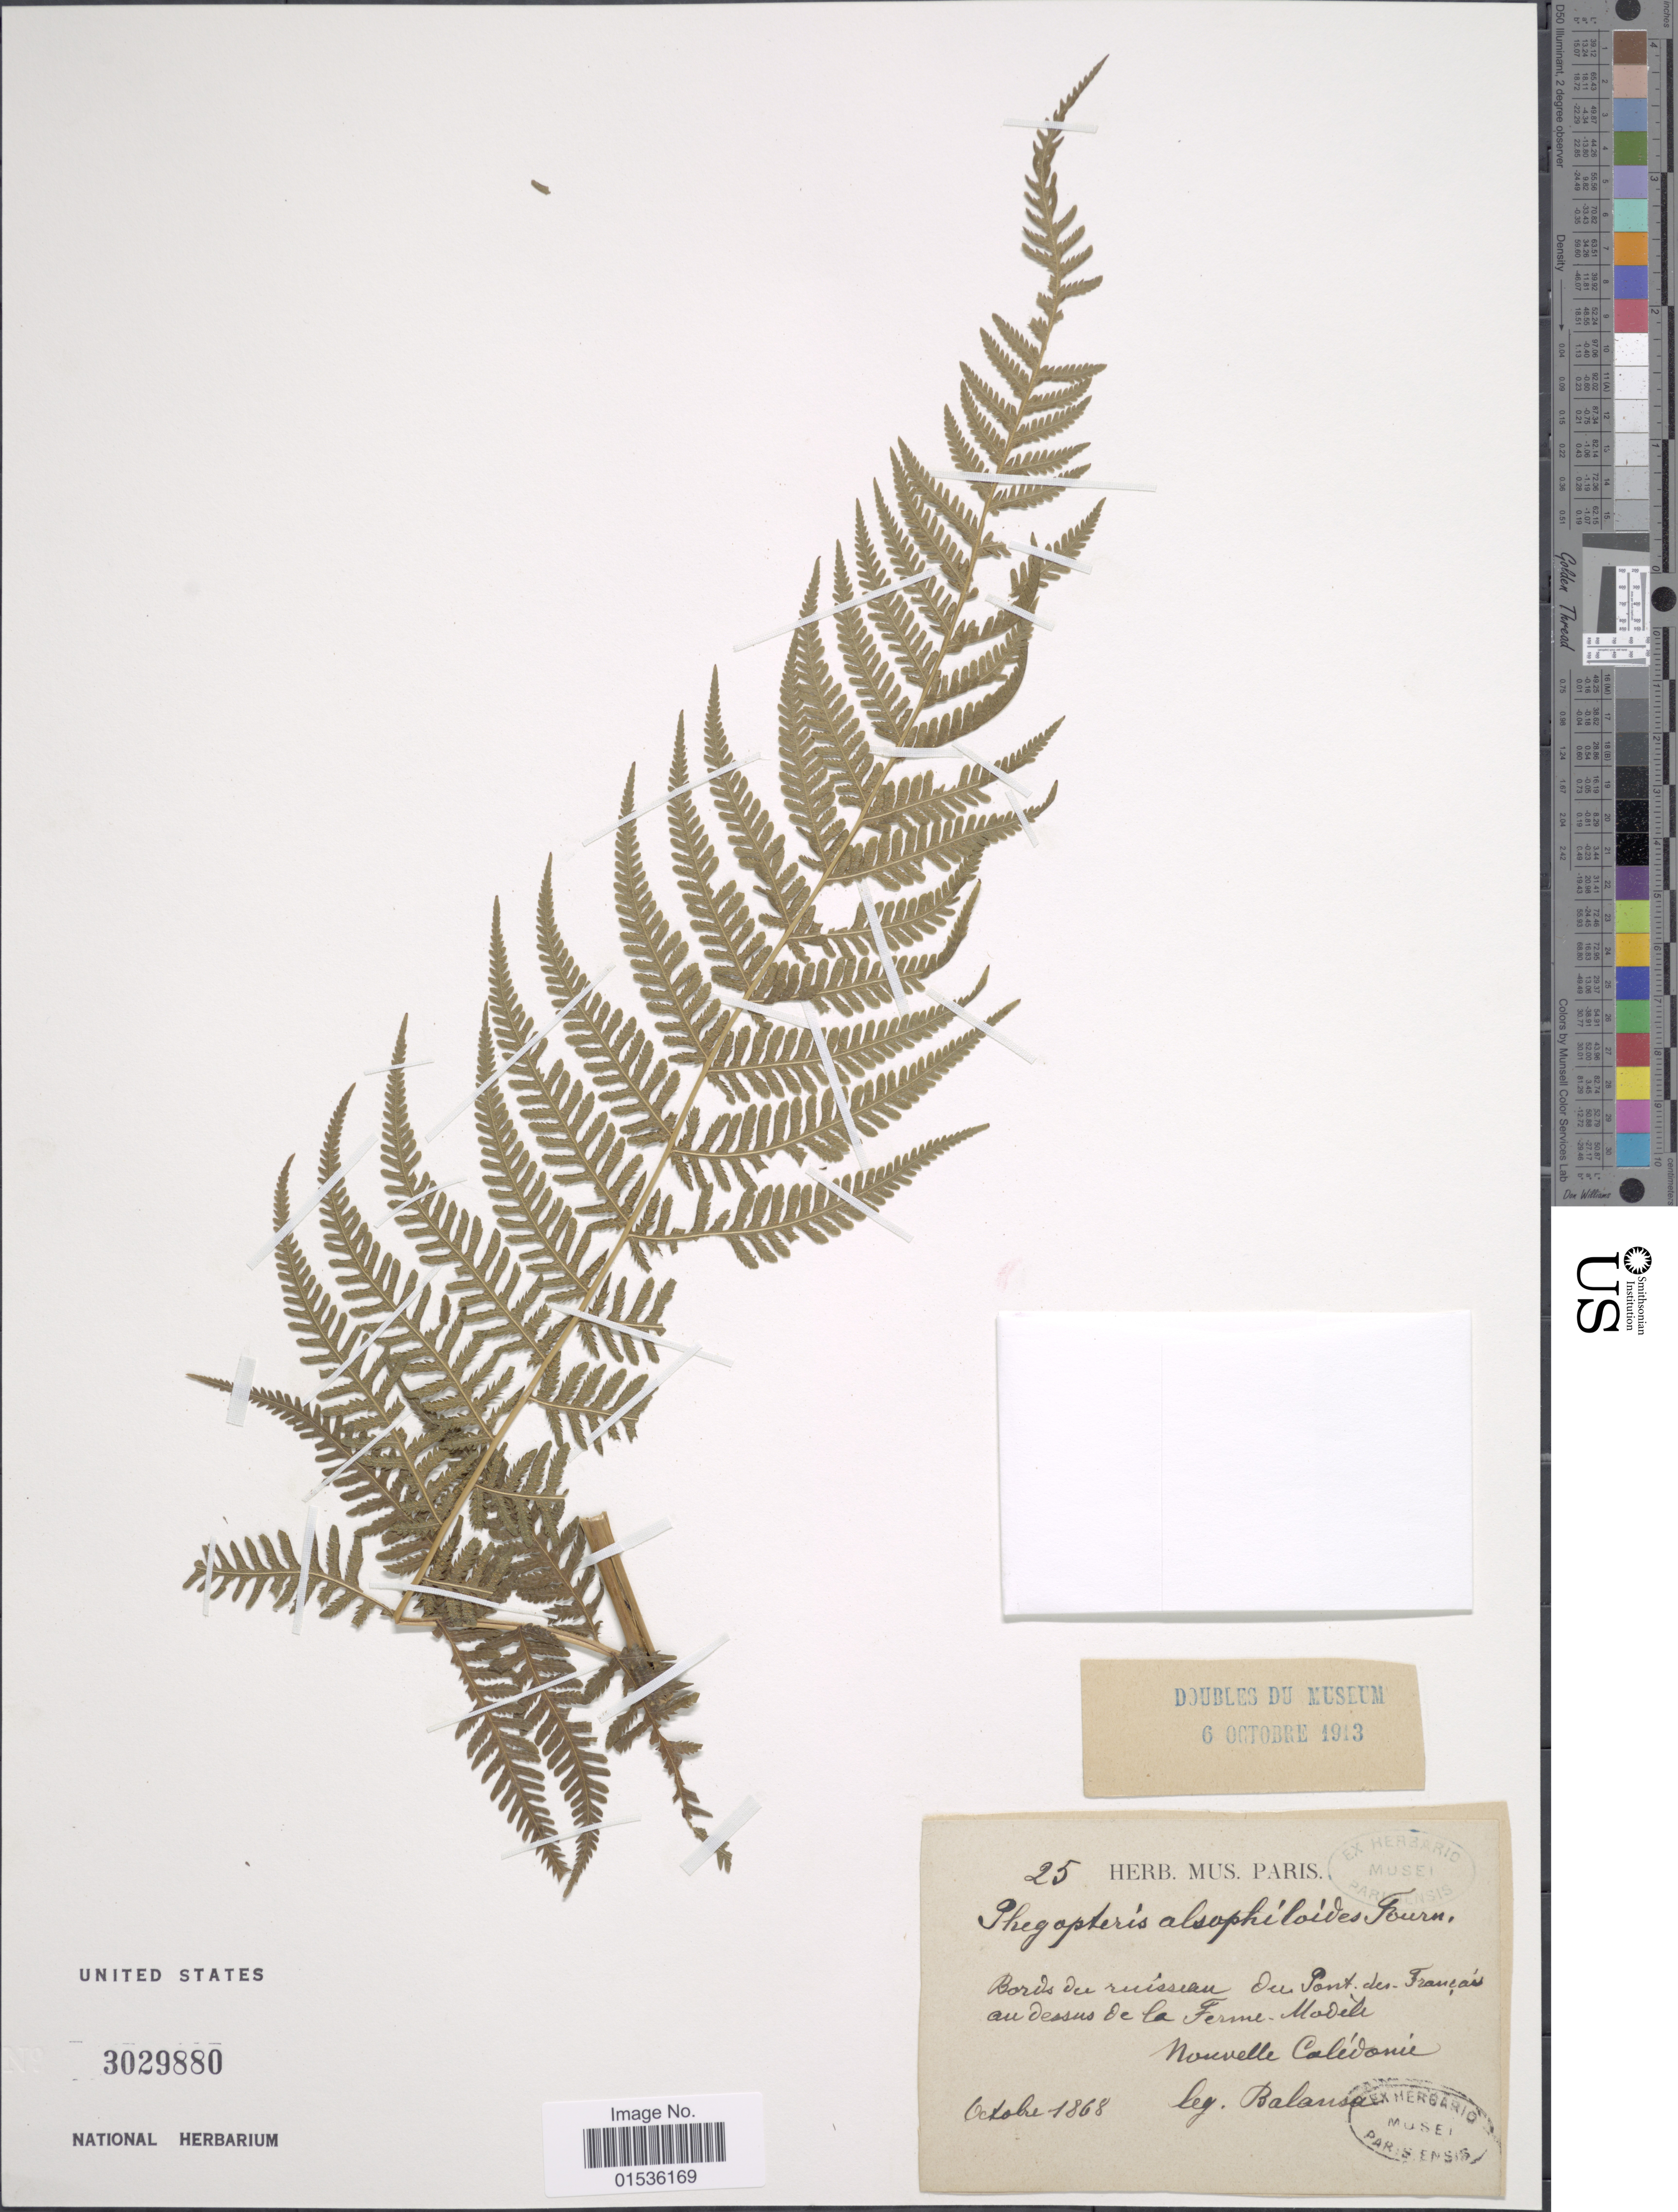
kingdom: Plantae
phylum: Tracheophyta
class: Polypodiopsida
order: Polypodiales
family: Thelypteridaceae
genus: Macrothelypteris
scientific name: Macrothelypteris torresiana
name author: (Gaudich.) Ching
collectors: -. Balansa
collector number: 25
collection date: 1868-10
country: New Caledonia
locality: Bords du ruisseau, du Pont des Francais au dessus de la Ferme Modelle, Nouvelle Caledonie. [interpreted]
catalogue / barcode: US 3029880